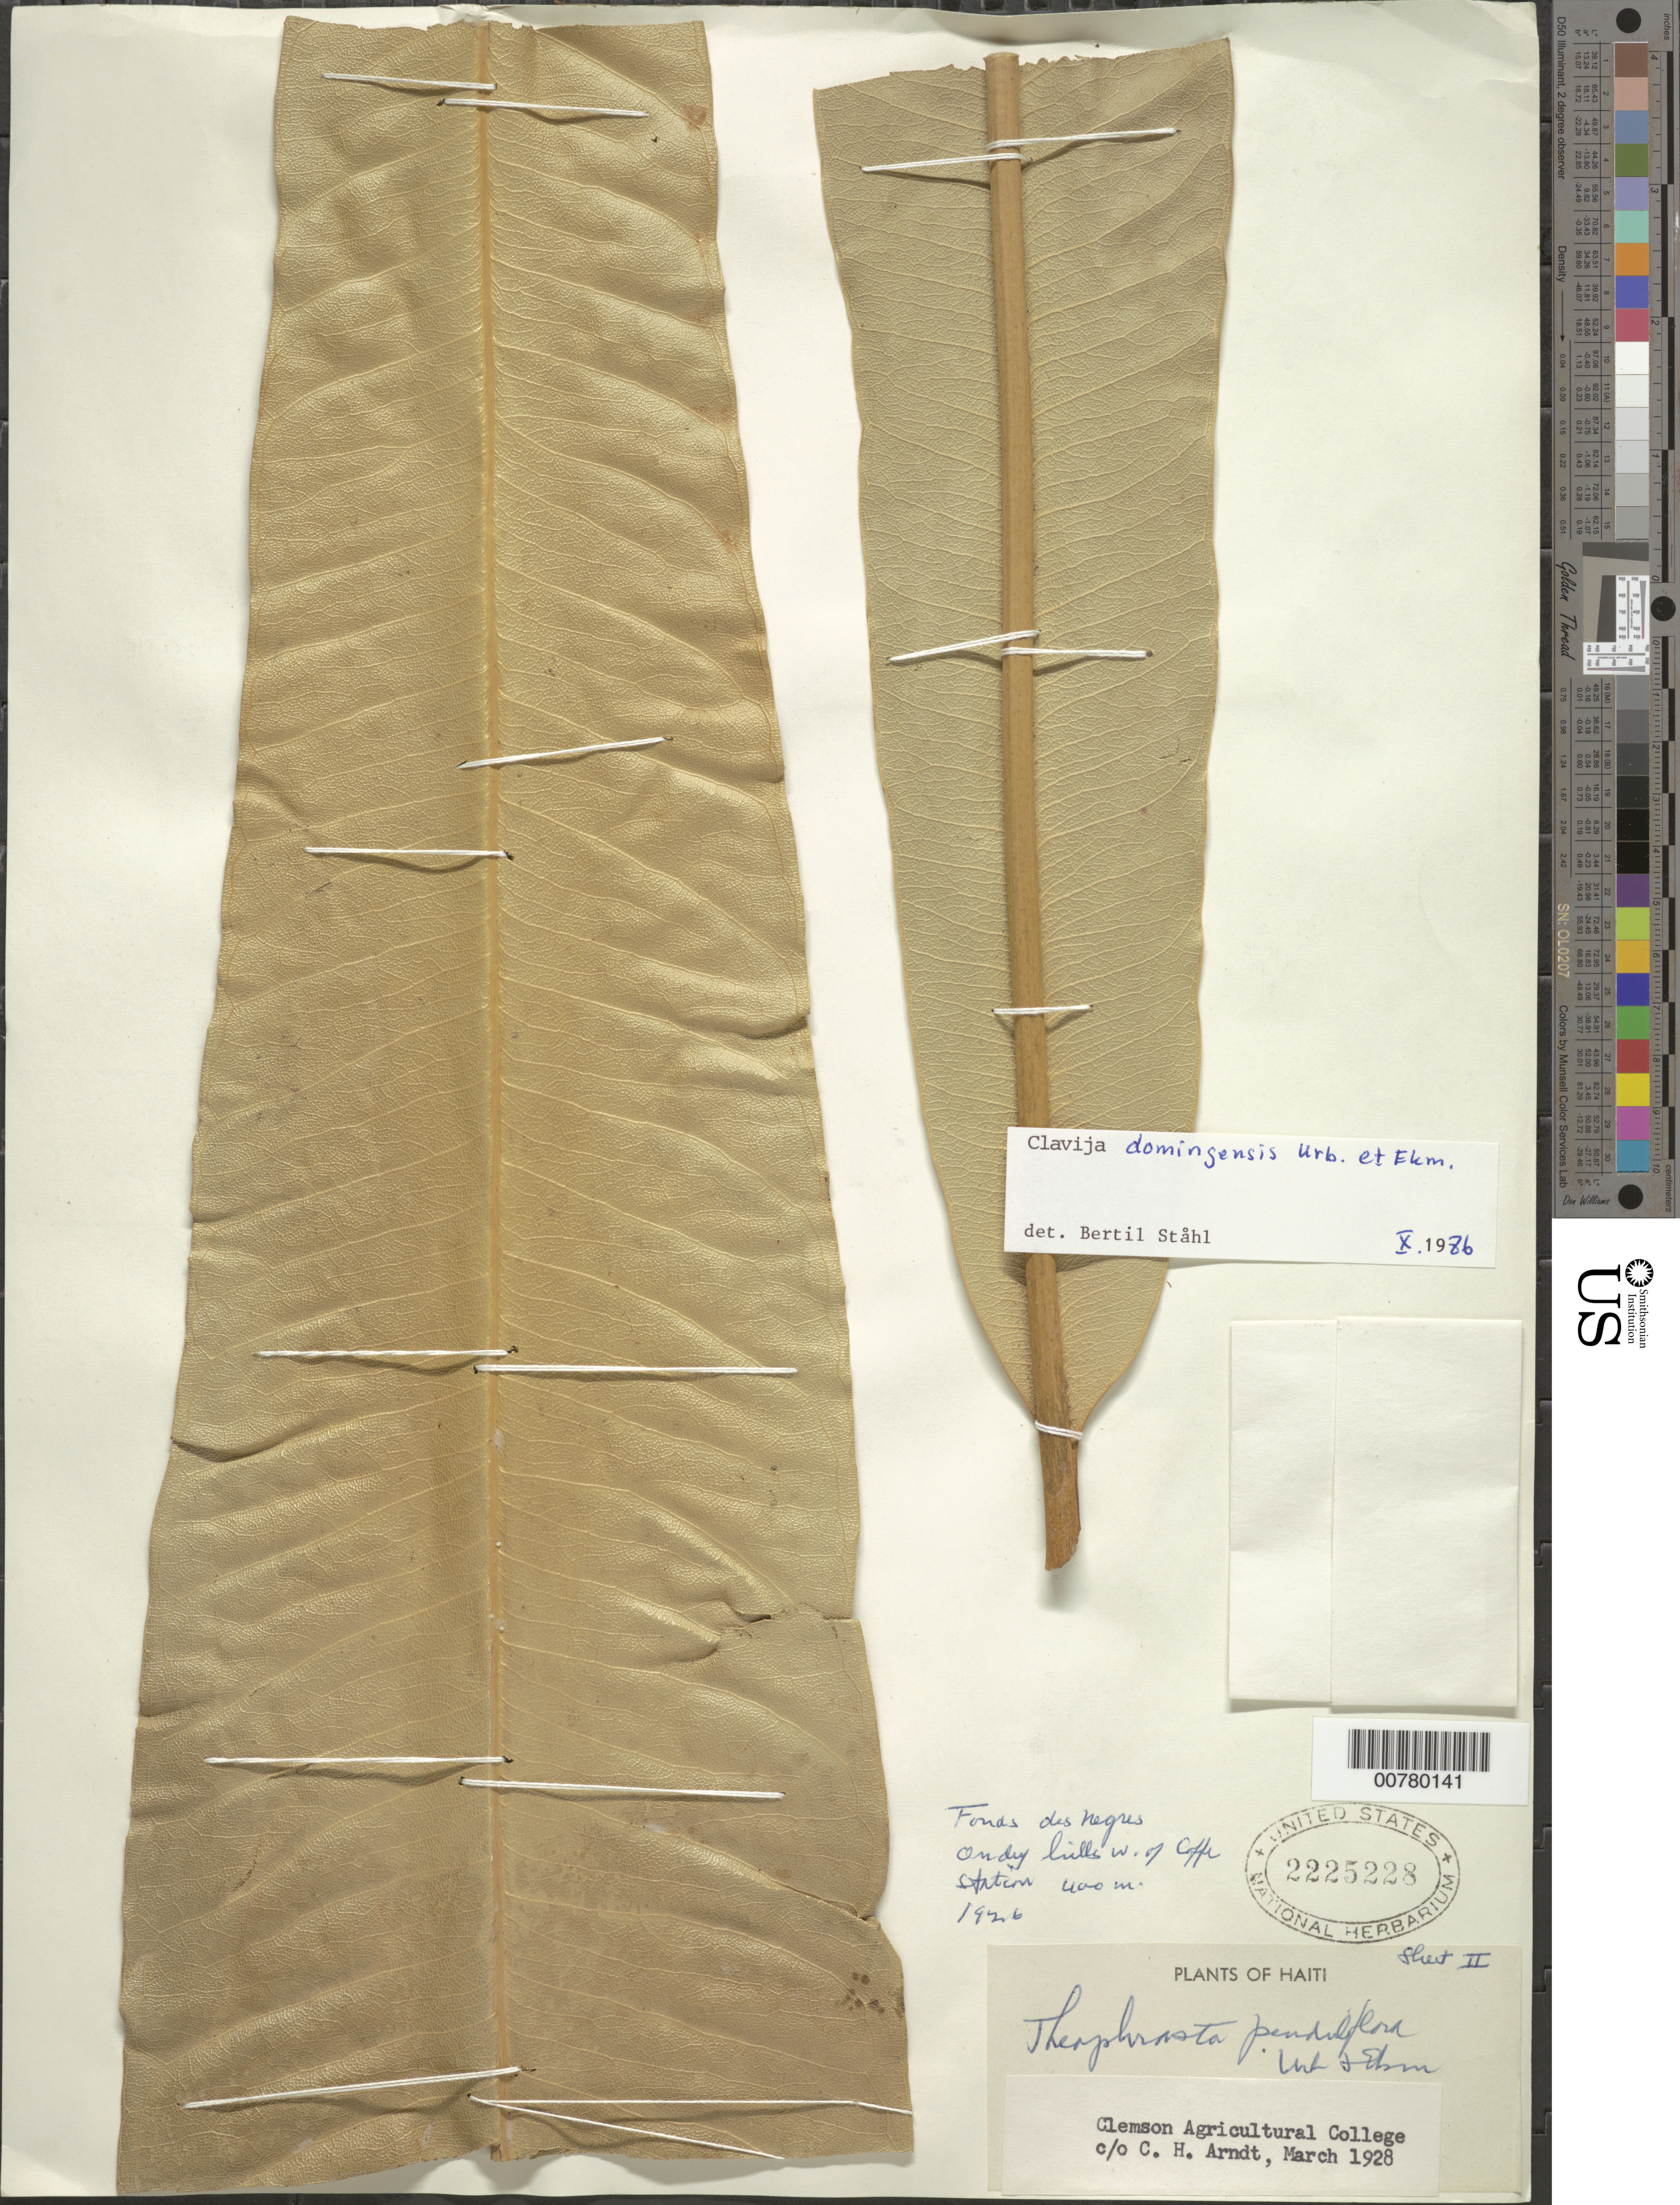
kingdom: Plantae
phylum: Tracheophyta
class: Magnoliopsida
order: Ericales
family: Primulaceae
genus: Clavija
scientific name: Clavija domingensis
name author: Urb. & Ekman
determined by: Ståhl, B.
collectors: C. Arndt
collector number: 1926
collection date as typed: Mar 1928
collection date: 1928-03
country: Haiti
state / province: Sud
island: Hispaniola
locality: Fonds des Negres, west of Coffee Station.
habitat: On dry hills.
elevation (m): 400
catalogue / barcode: US 2225228